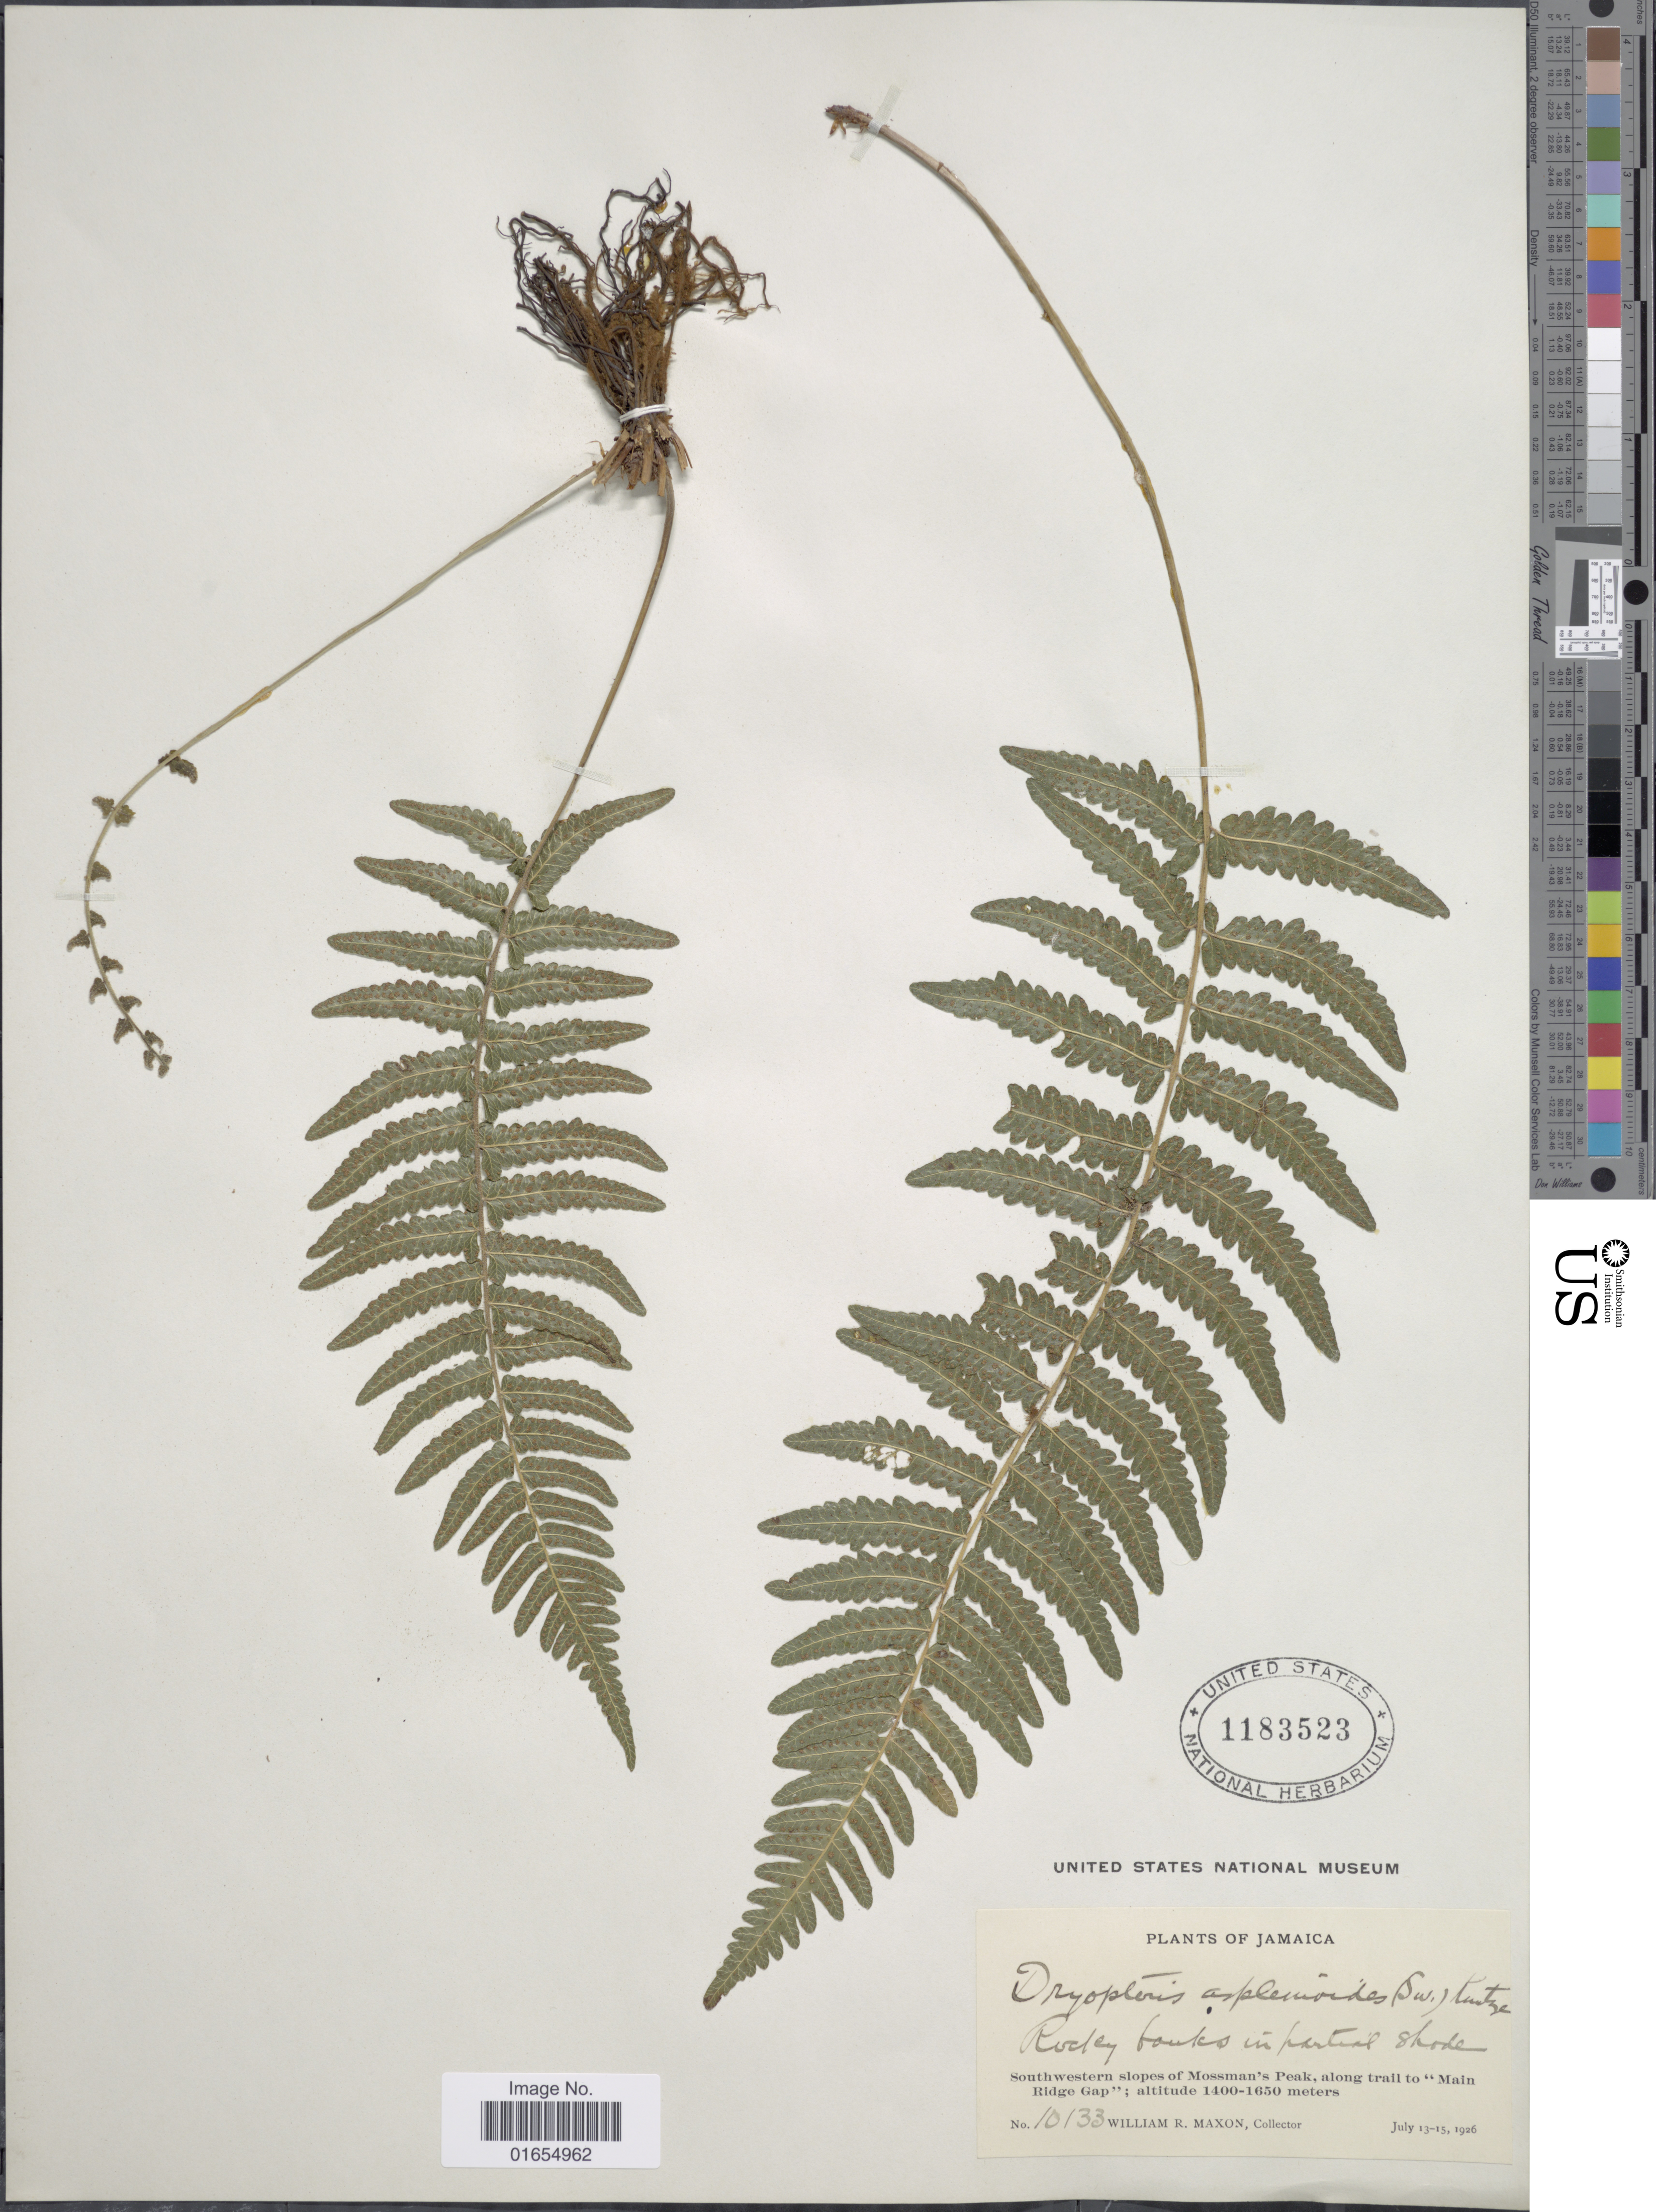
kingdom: Plantae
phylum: Tracheophyta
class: Polypodiopsida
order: Polypodiales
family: Thelypteridaceae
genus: Goniopteris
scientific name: Goniopteris retroflexa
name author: (L.) Pic. Serm.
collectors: W. R. Maxon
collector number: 10133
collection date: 1926-07-13/1926-07-15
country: Jamaica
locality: Southwestern slopes of Mossman's Peak, along trail to "Main Ridge Gap"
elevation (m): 1400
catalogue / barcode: US 1183523